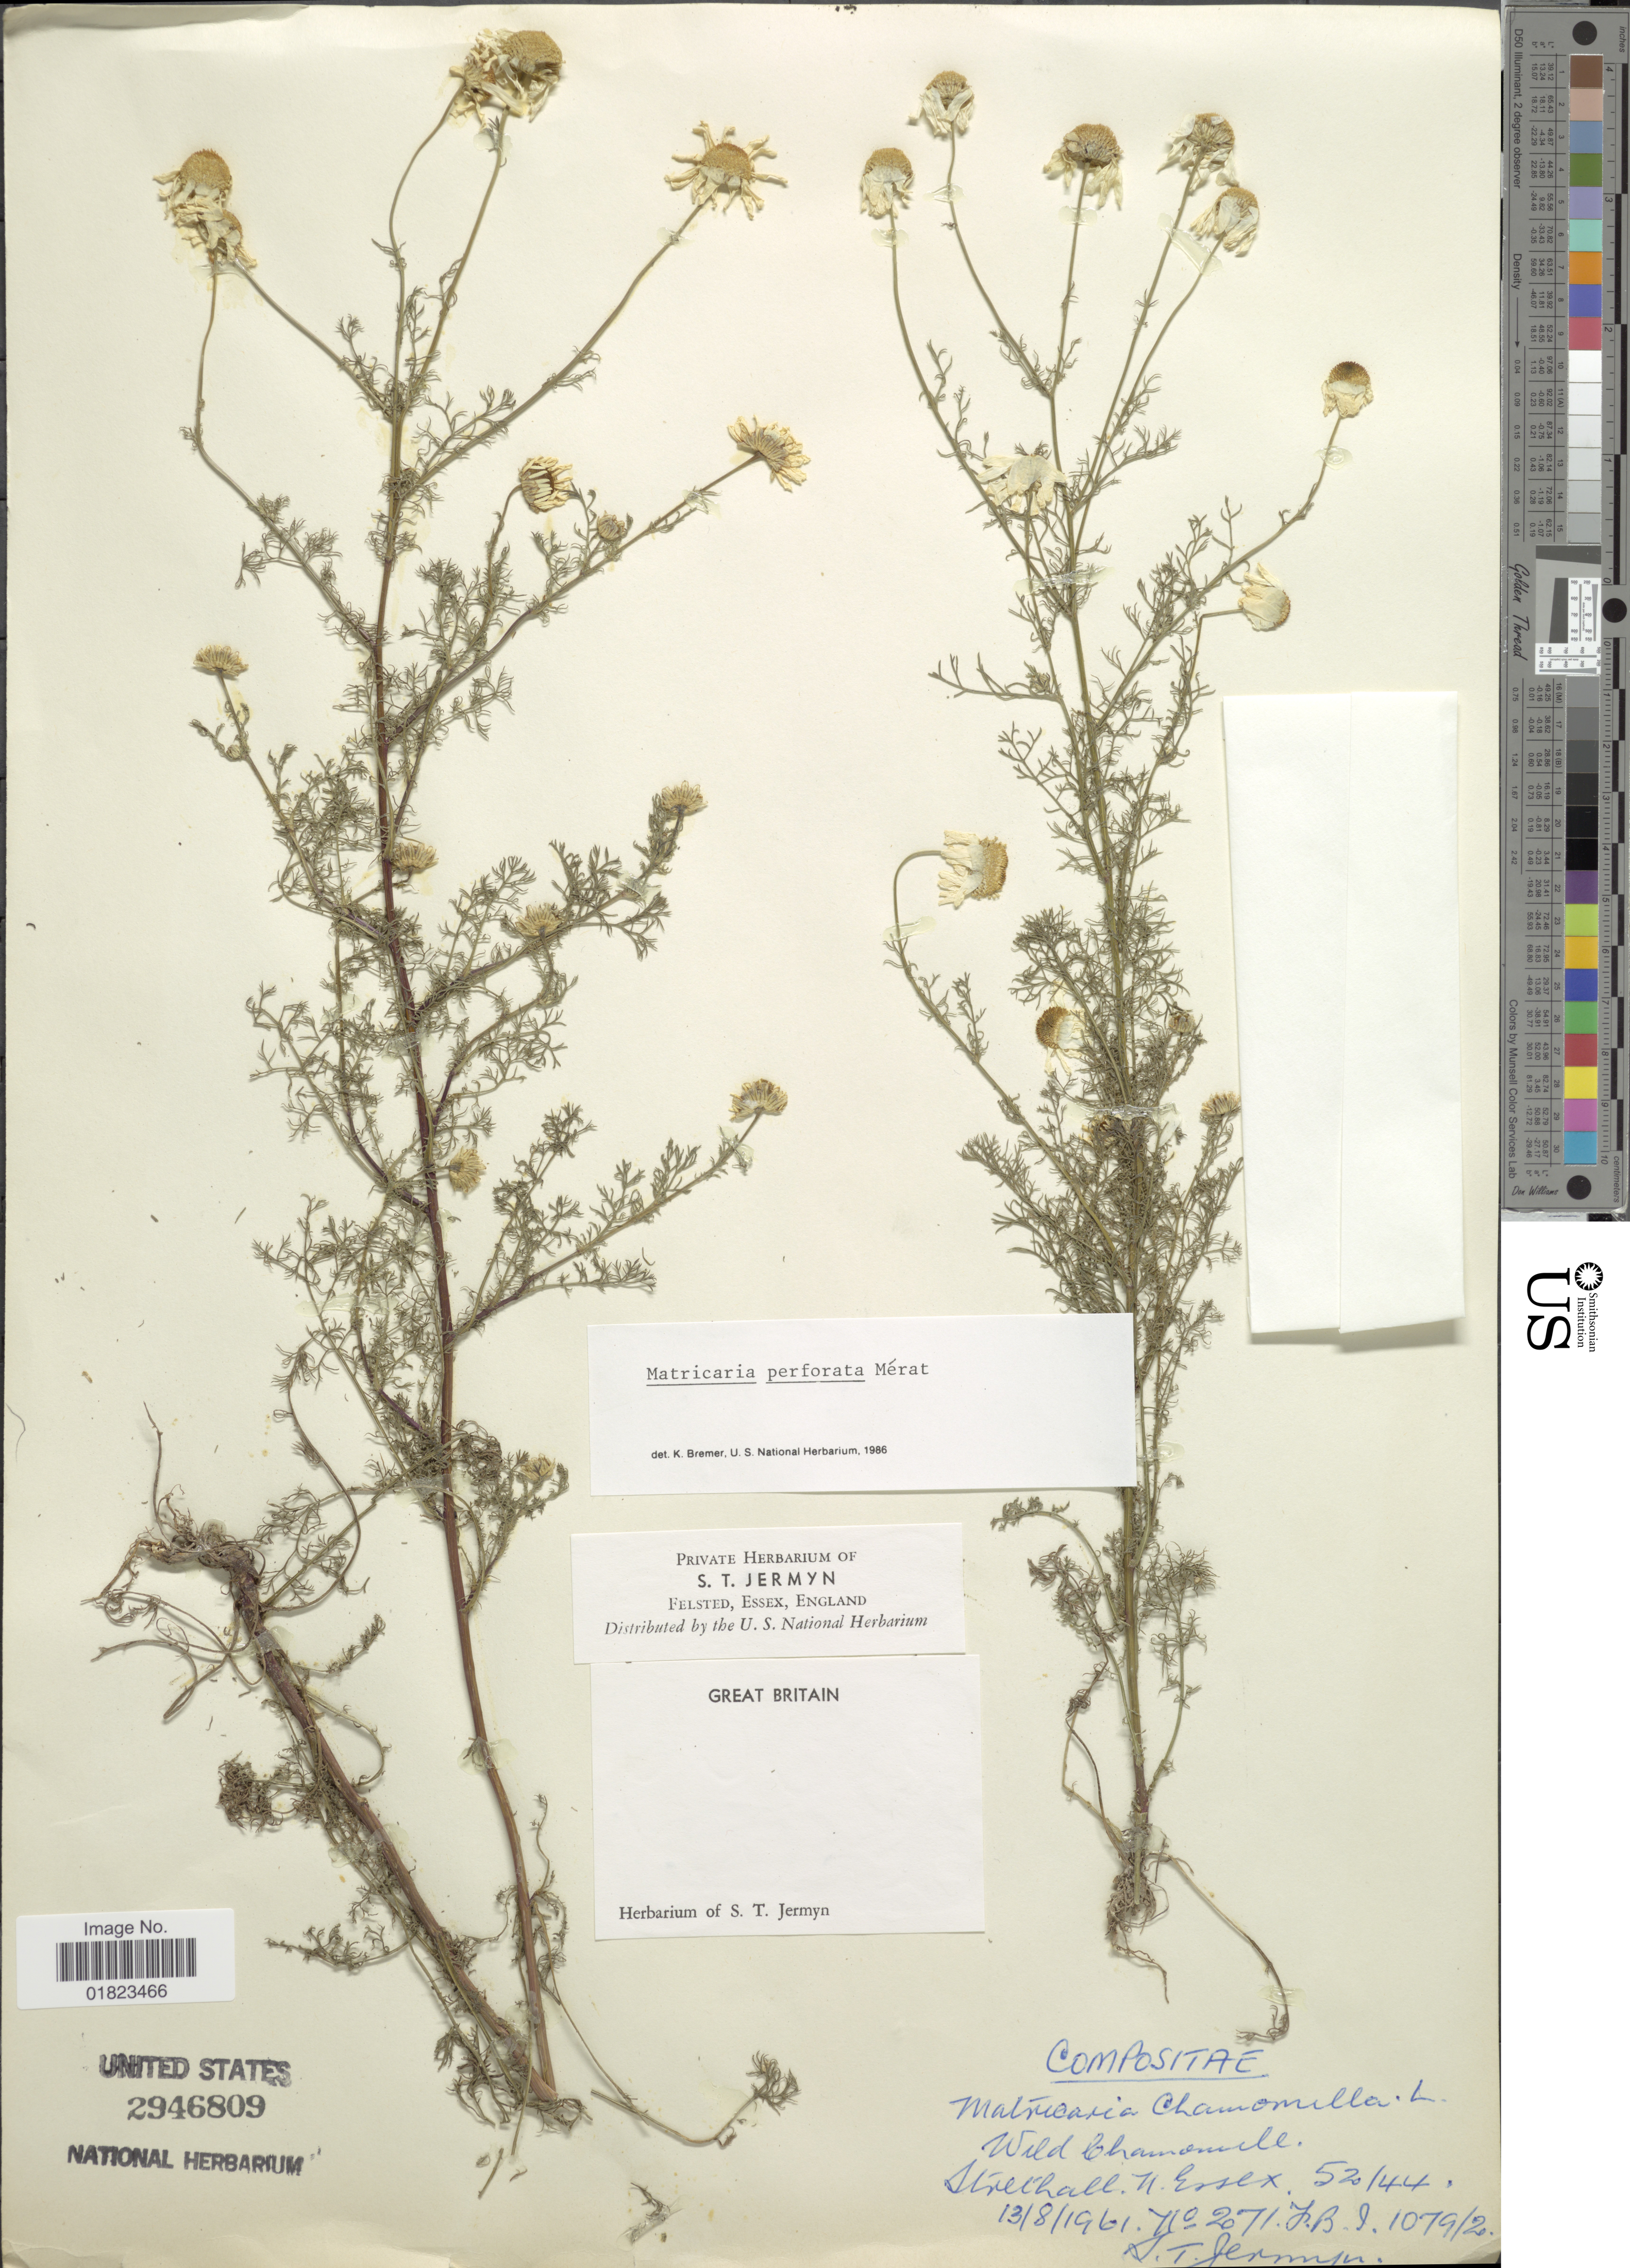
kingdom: Plantae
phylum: Tracheophyta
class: Magnoliopsida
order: Asterales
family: Asteraceae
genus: Tripleurospermum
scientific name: Tripleurospermum perforatum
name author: (Mérat) Laínz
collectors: S. Jermyn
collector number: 271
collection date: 1961-08-13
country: United Kingdom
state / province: England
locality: Great Britain. Streethall, N. Essex 52/44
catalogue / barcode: US 2946809